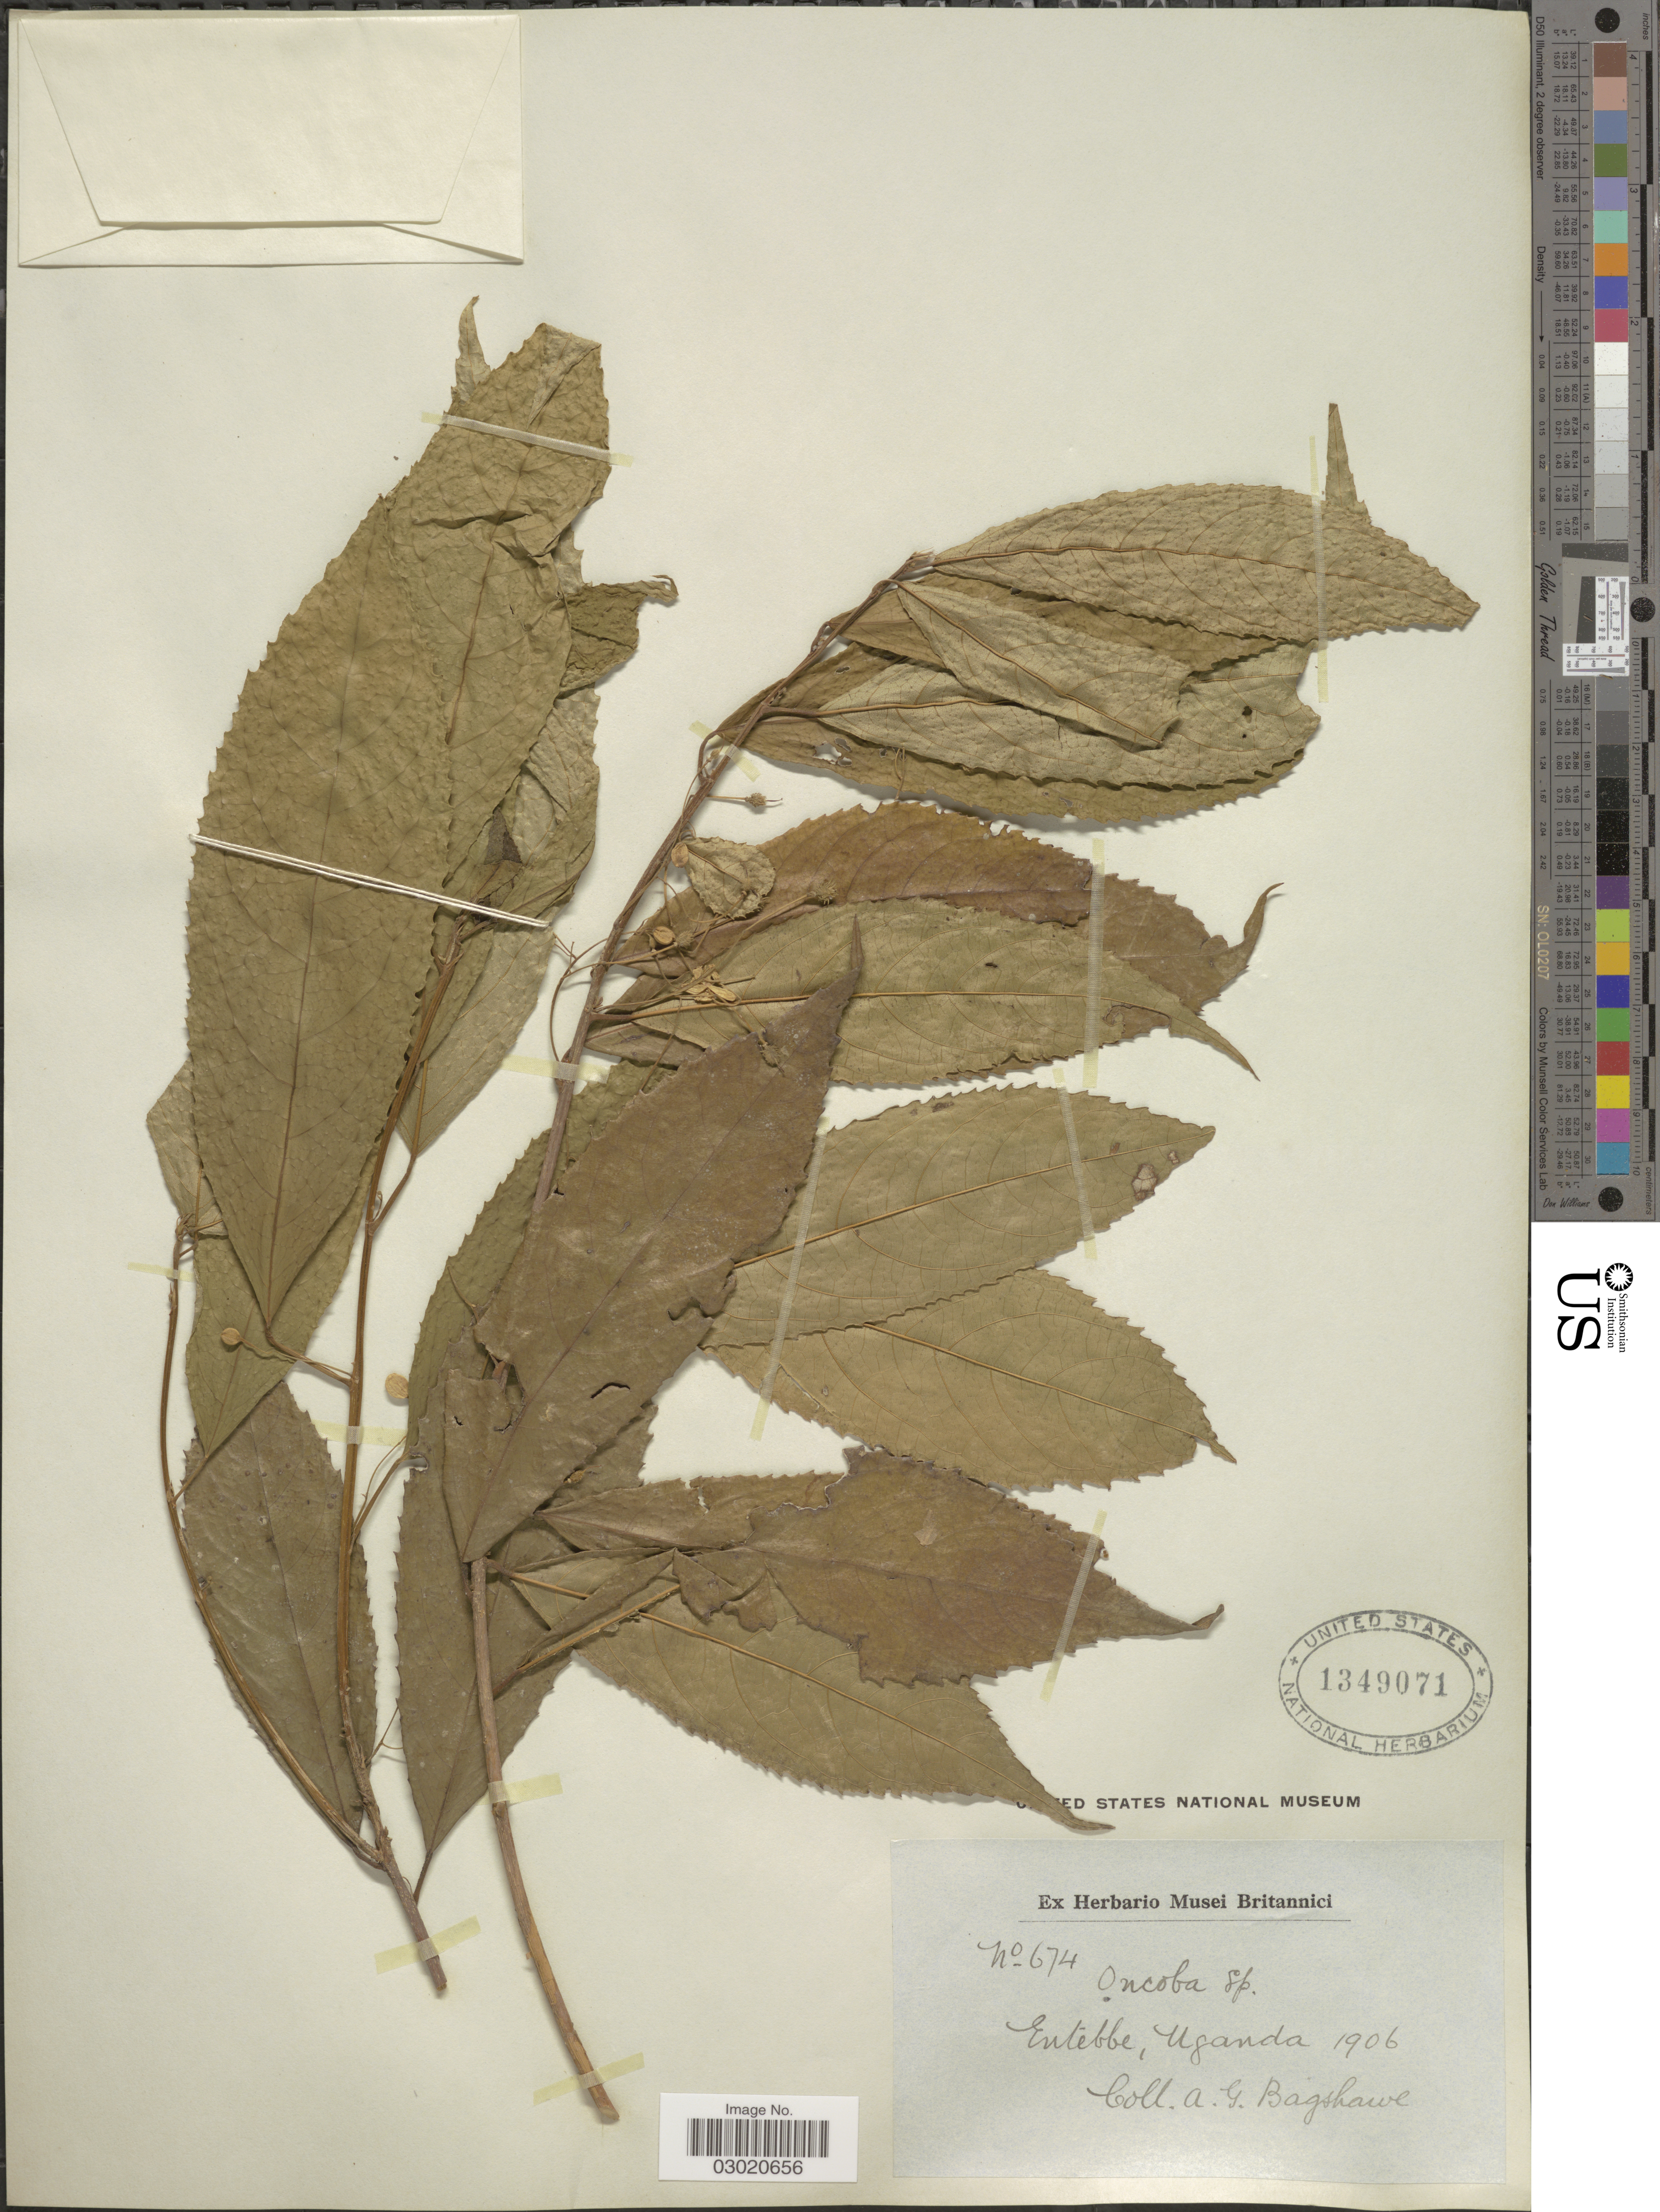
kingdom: Plantae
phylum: Tracheophyta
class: Magnoliopsida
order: Malpighiales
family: Salicaceae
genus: Oncoba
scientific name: Oncoba sp.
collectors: A. Bagshawe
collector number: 674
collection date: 1906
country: Uganda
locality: Entebbe.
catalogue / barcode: US 1349071